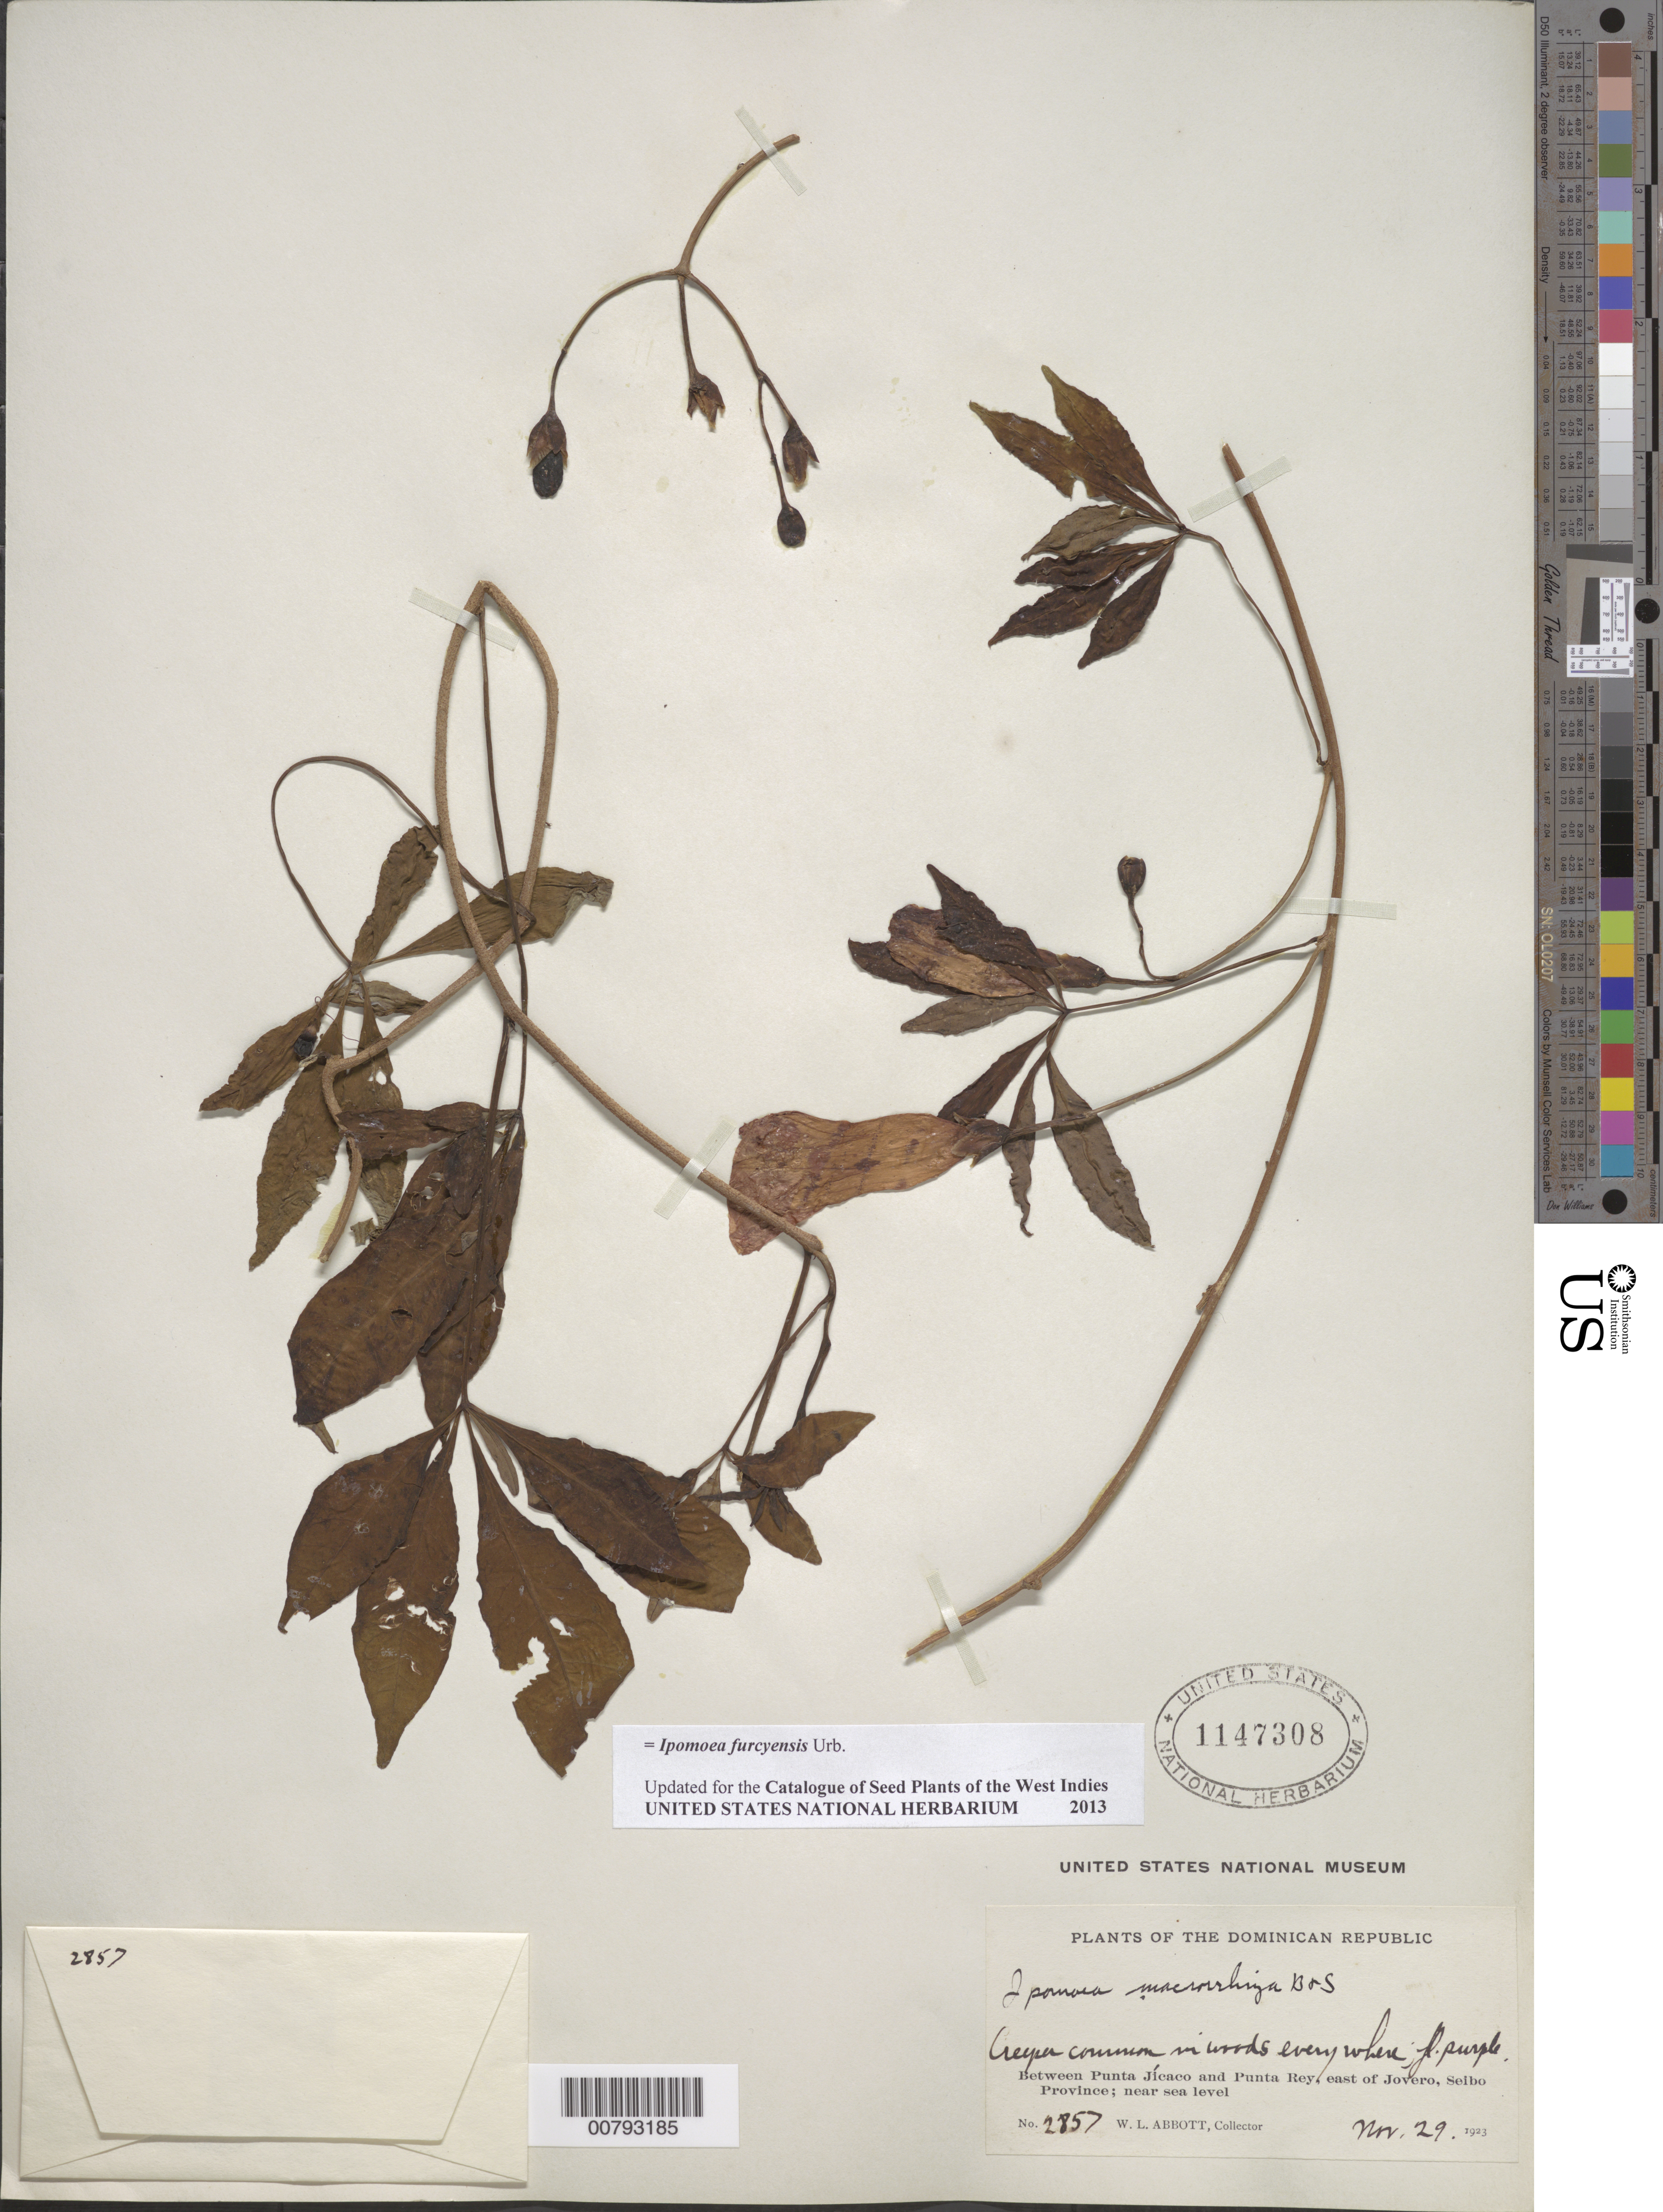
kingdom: Plantae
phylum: Tracheophyta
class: Magnoliopsida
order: Solanales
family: Convolvulaceae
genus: Ipomoea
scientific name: Ipomoea furcyensis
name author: Urb.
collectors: W. L. Abbott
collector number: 2857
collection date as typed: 29 Nov 1923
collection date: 1923-11-29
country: Dominican Republic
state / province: El Seibo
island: Hispaniola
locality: East of Jovero, between Punta Jícaro and Punta Rey; near sea level.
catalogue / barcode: US 1147308